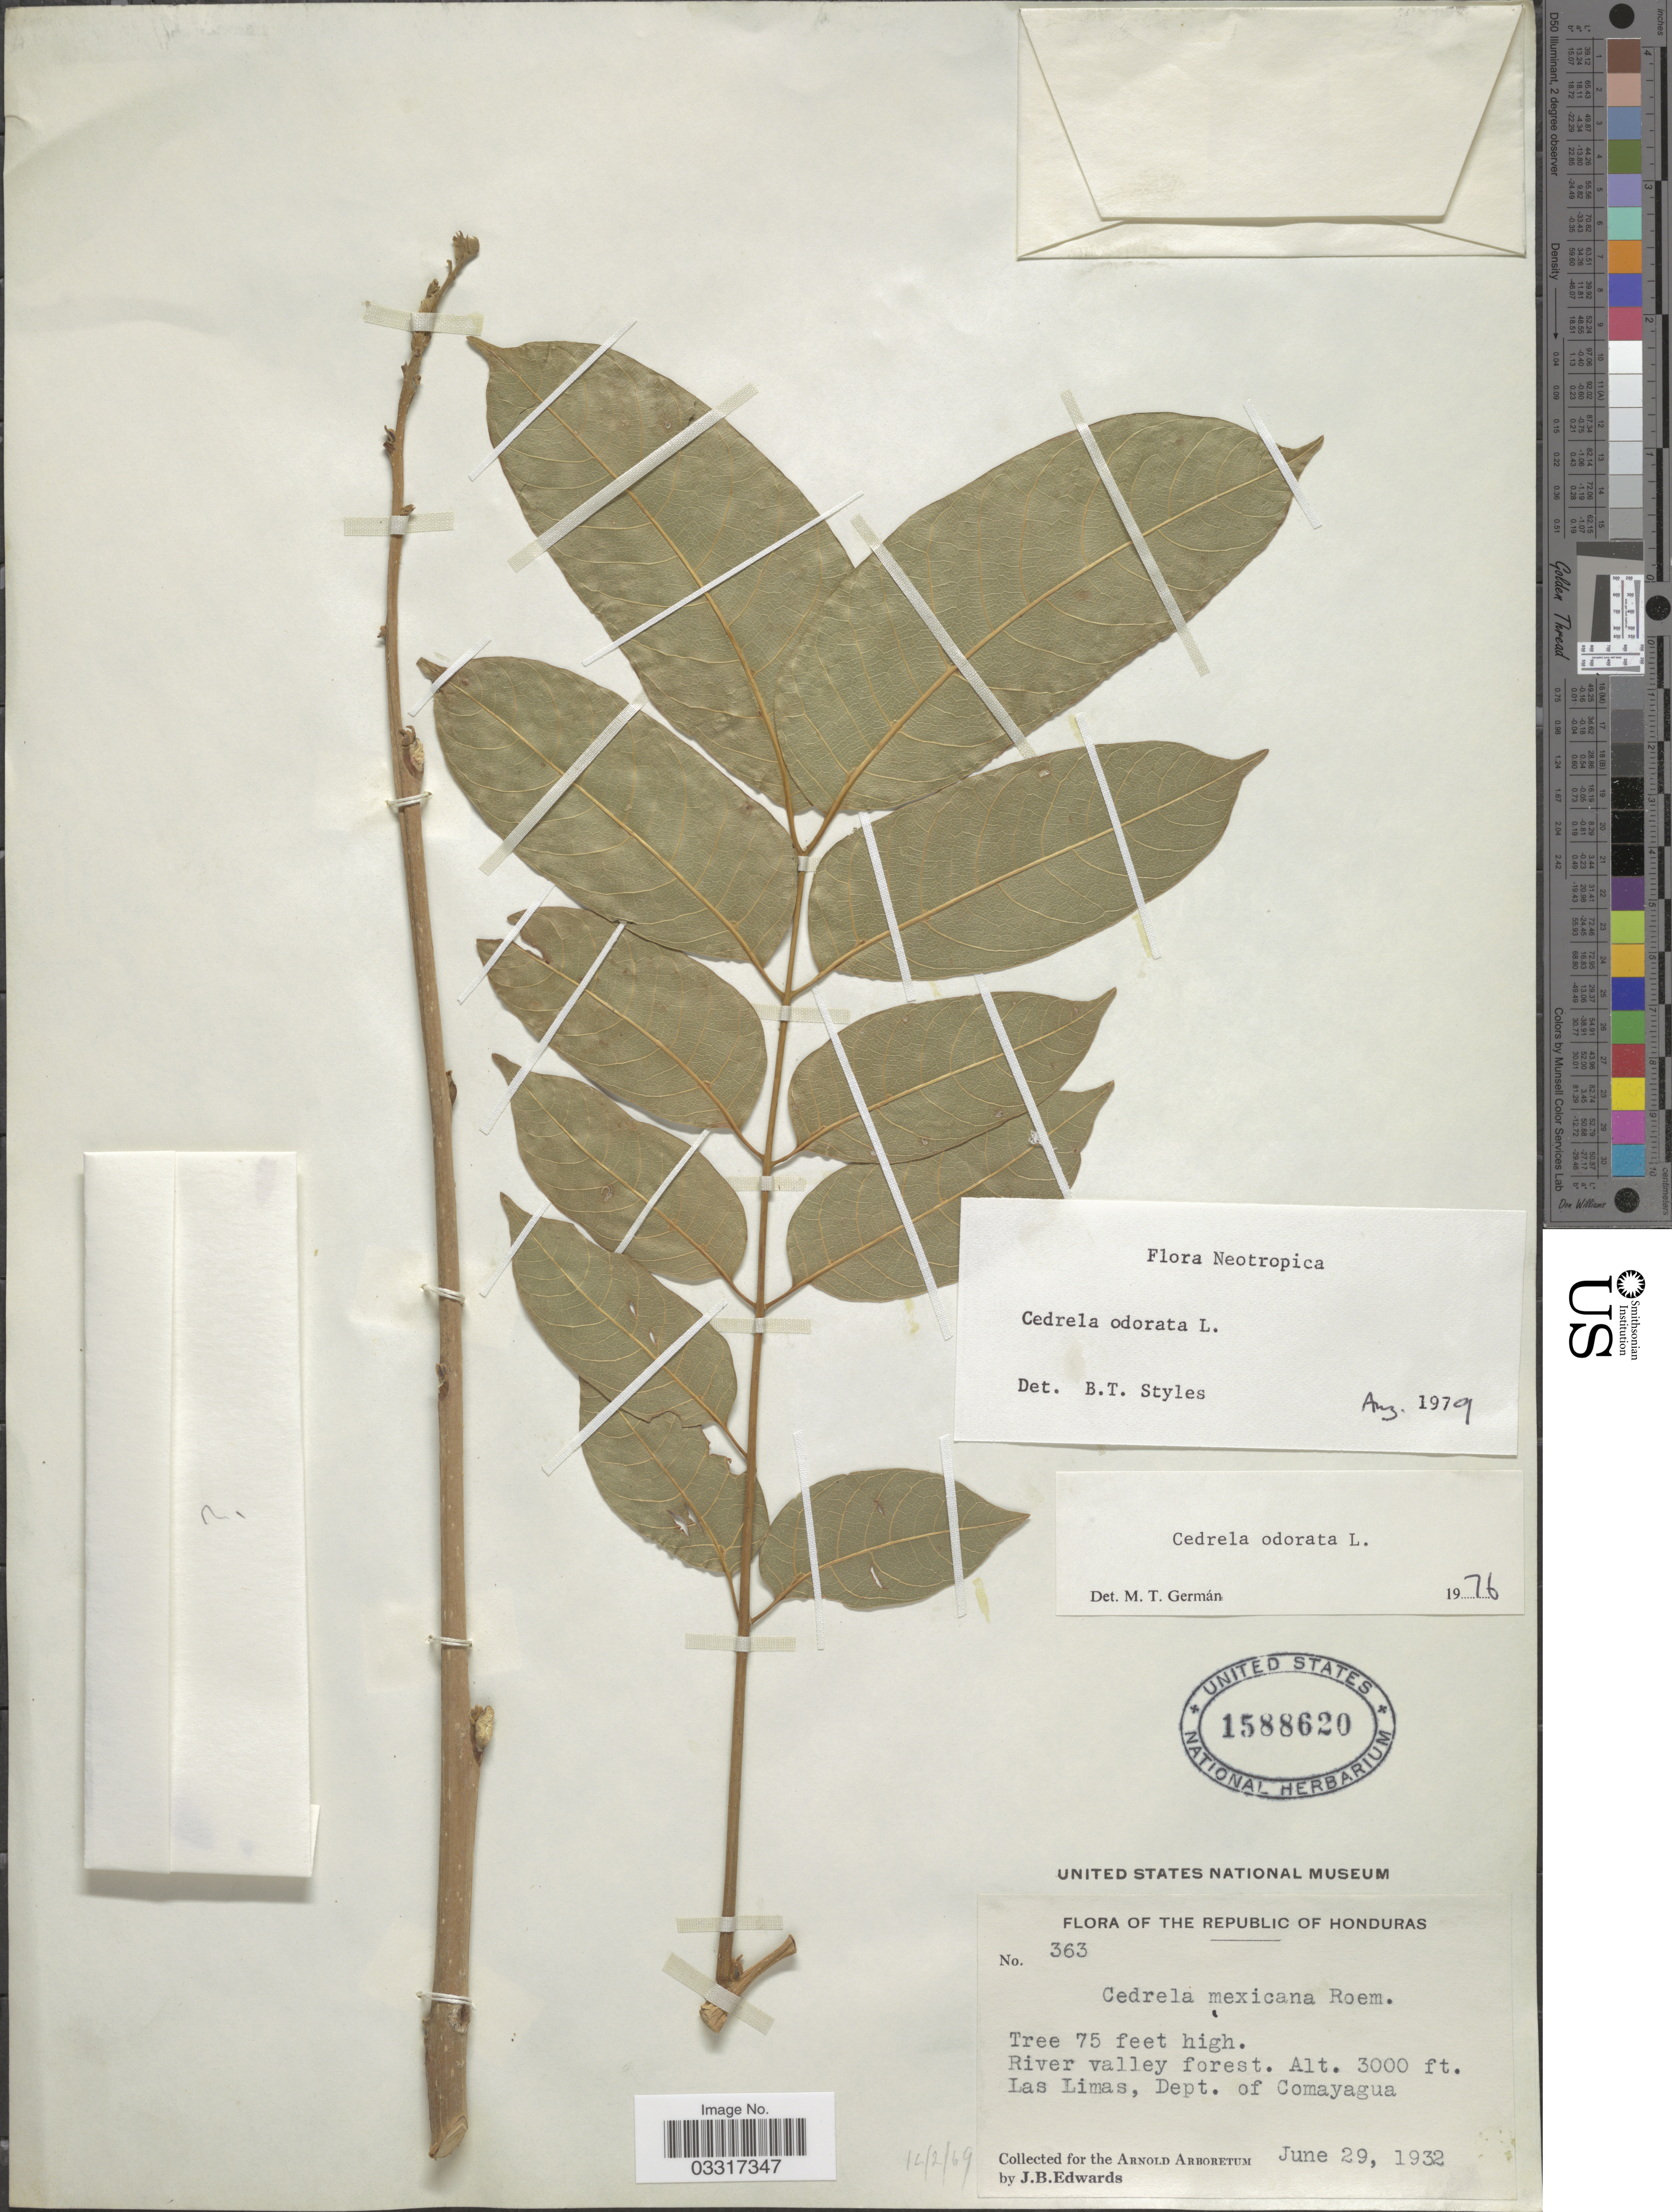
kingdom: Plantae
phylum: Tracheophyta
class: Magnoliopsida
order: Sapindales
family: Meliaceae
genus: Cedrela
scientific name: Cedrela odorata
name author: L.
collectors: J. B. Edwards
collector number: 363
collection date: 1932-06-29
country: Honduras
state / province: Comayagua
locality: River valley forest. Las Limas, Dept. of Comayagua.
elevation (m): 914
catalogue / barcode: US 1588620